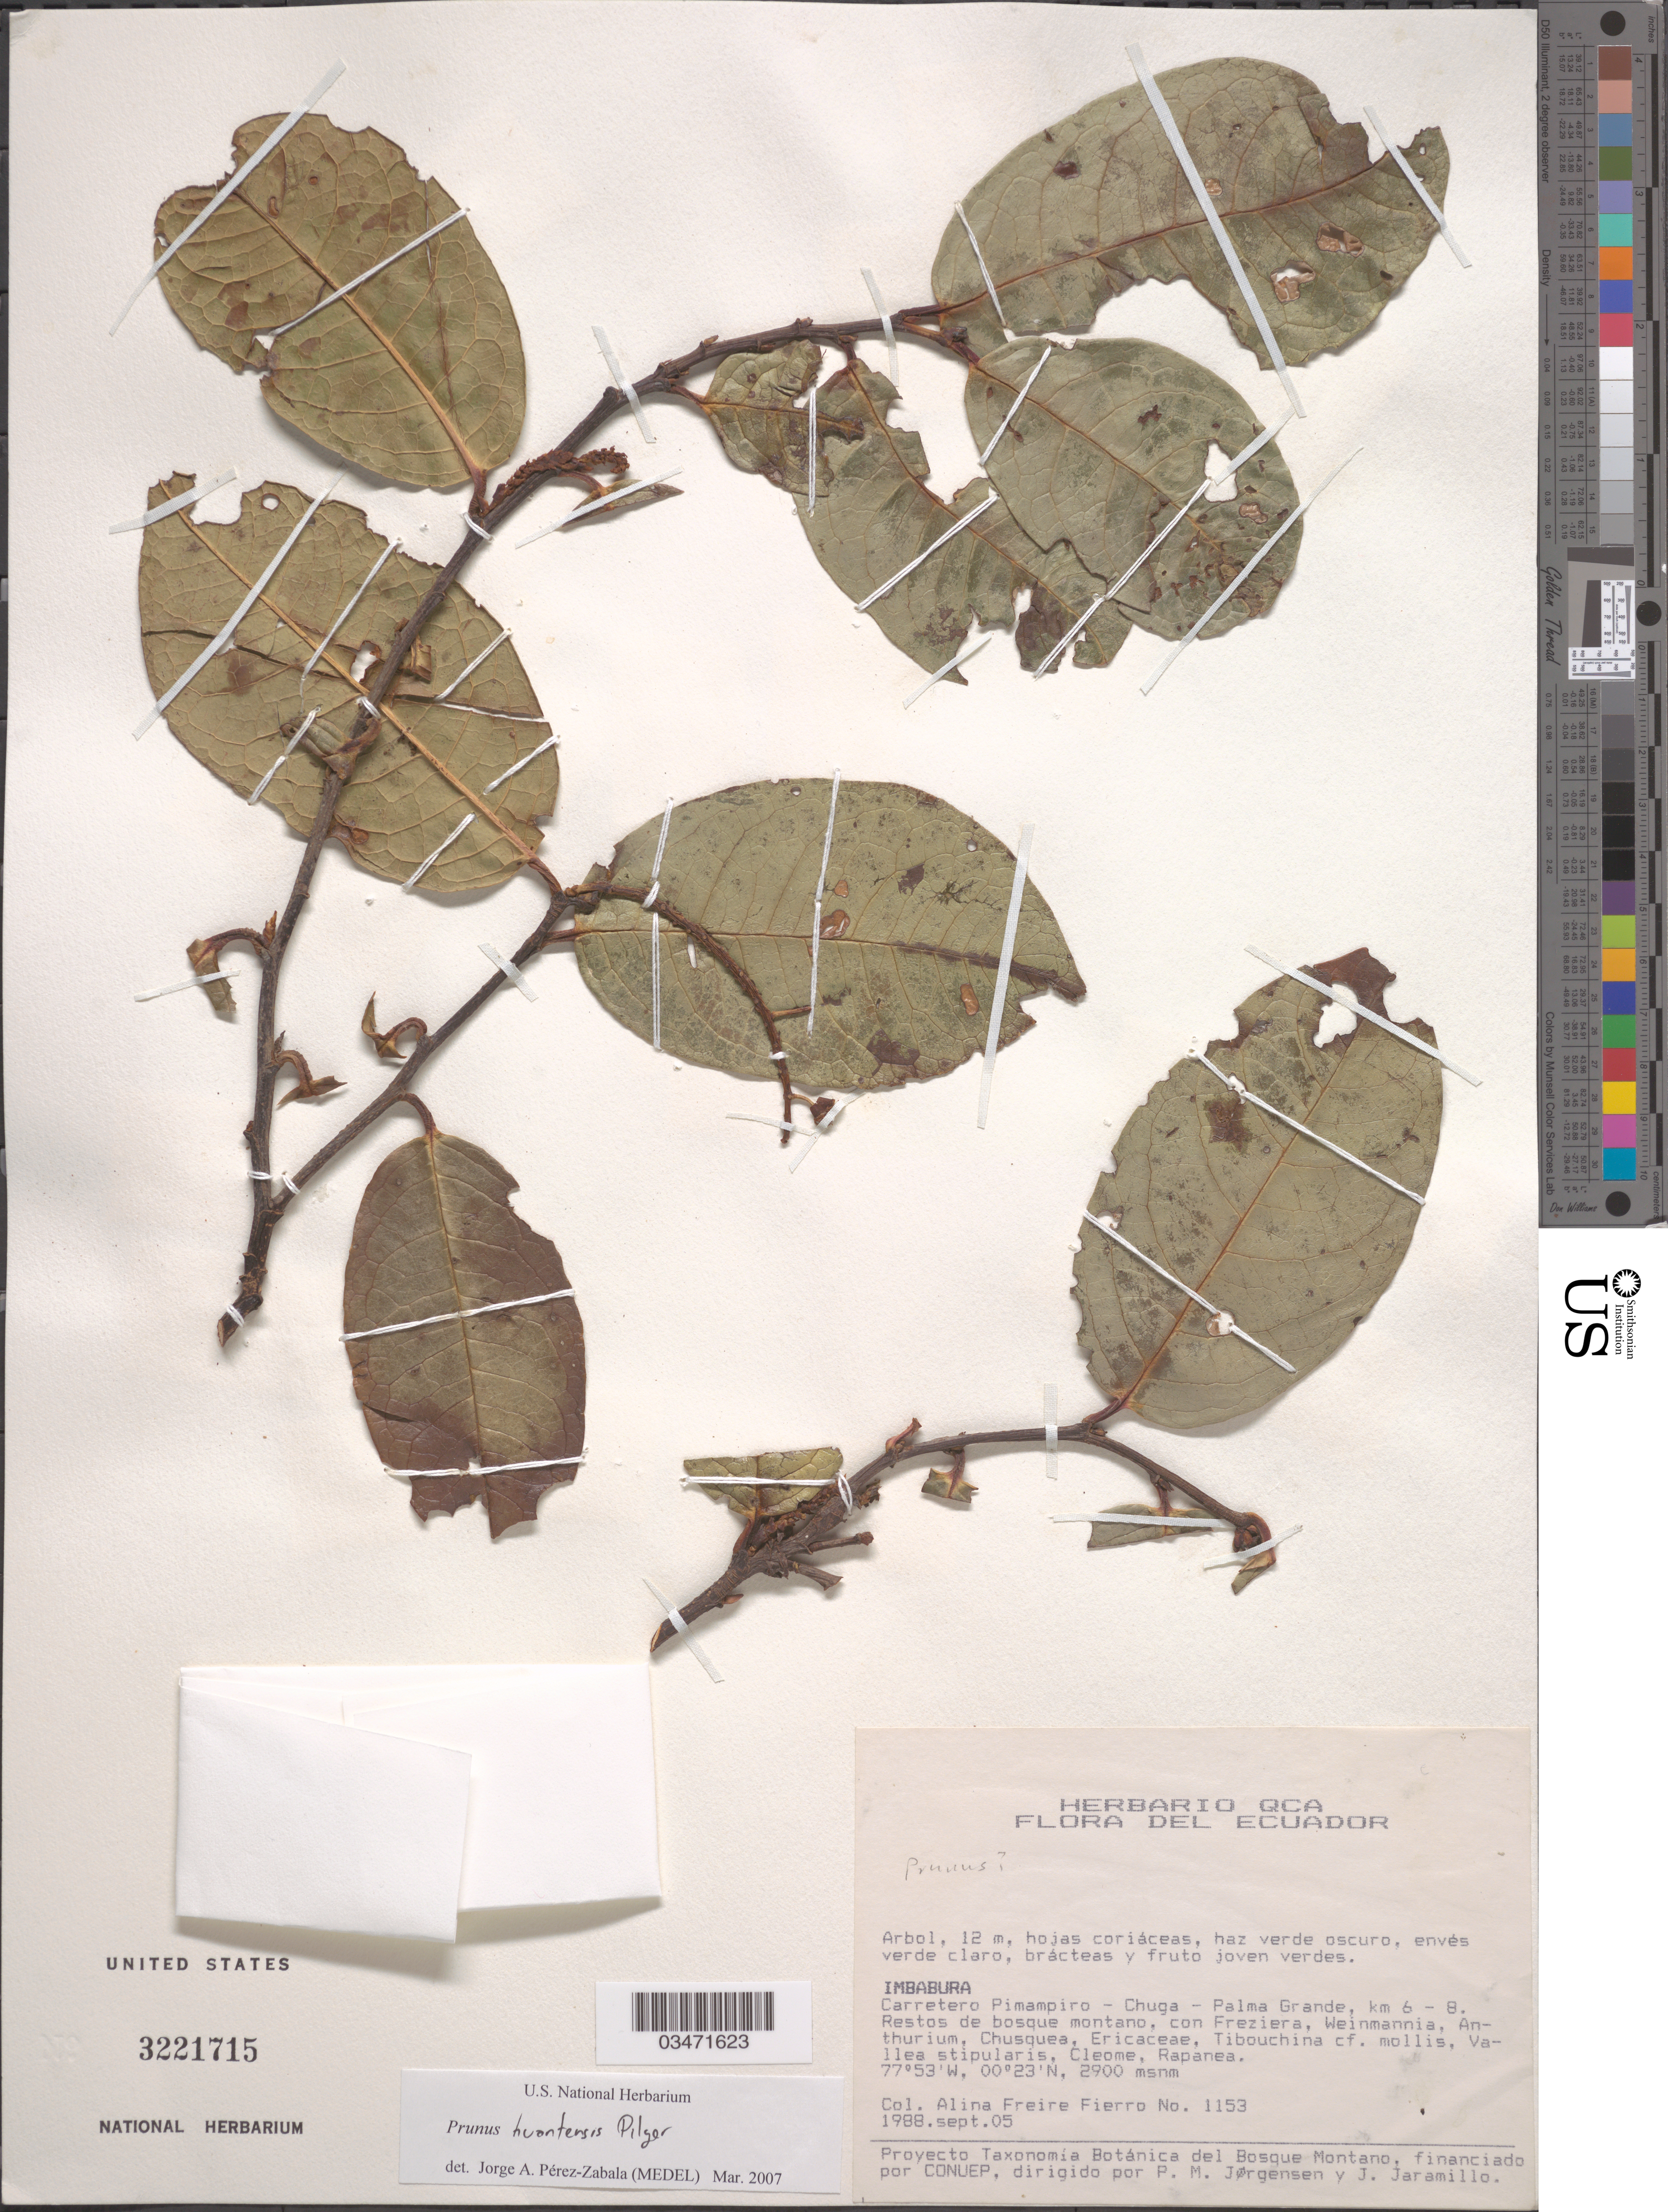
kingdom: Plantae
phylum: Tracheophyta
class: Magnoliopsida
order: Rosales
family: Rosaceae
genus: Prunus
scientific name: Prunus huantensis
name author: Pilg.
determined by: Pérez-Zabala, Jorge A.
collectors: A. Freire-Fierro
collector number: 1153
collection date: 1988-09-05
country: Ecuador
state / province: Imbabura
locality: Carretero Pimampior - Chuga - Palma Grande, km 6-8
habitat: Restos de bosque montano, con Freziera, Weinmannia, Anthurium, Chusquea, Ericaceae, Tibouchina cf. mollis, Vallea stipularis, Cleome, Rapanea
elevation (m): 2900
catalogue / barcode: US 3221715